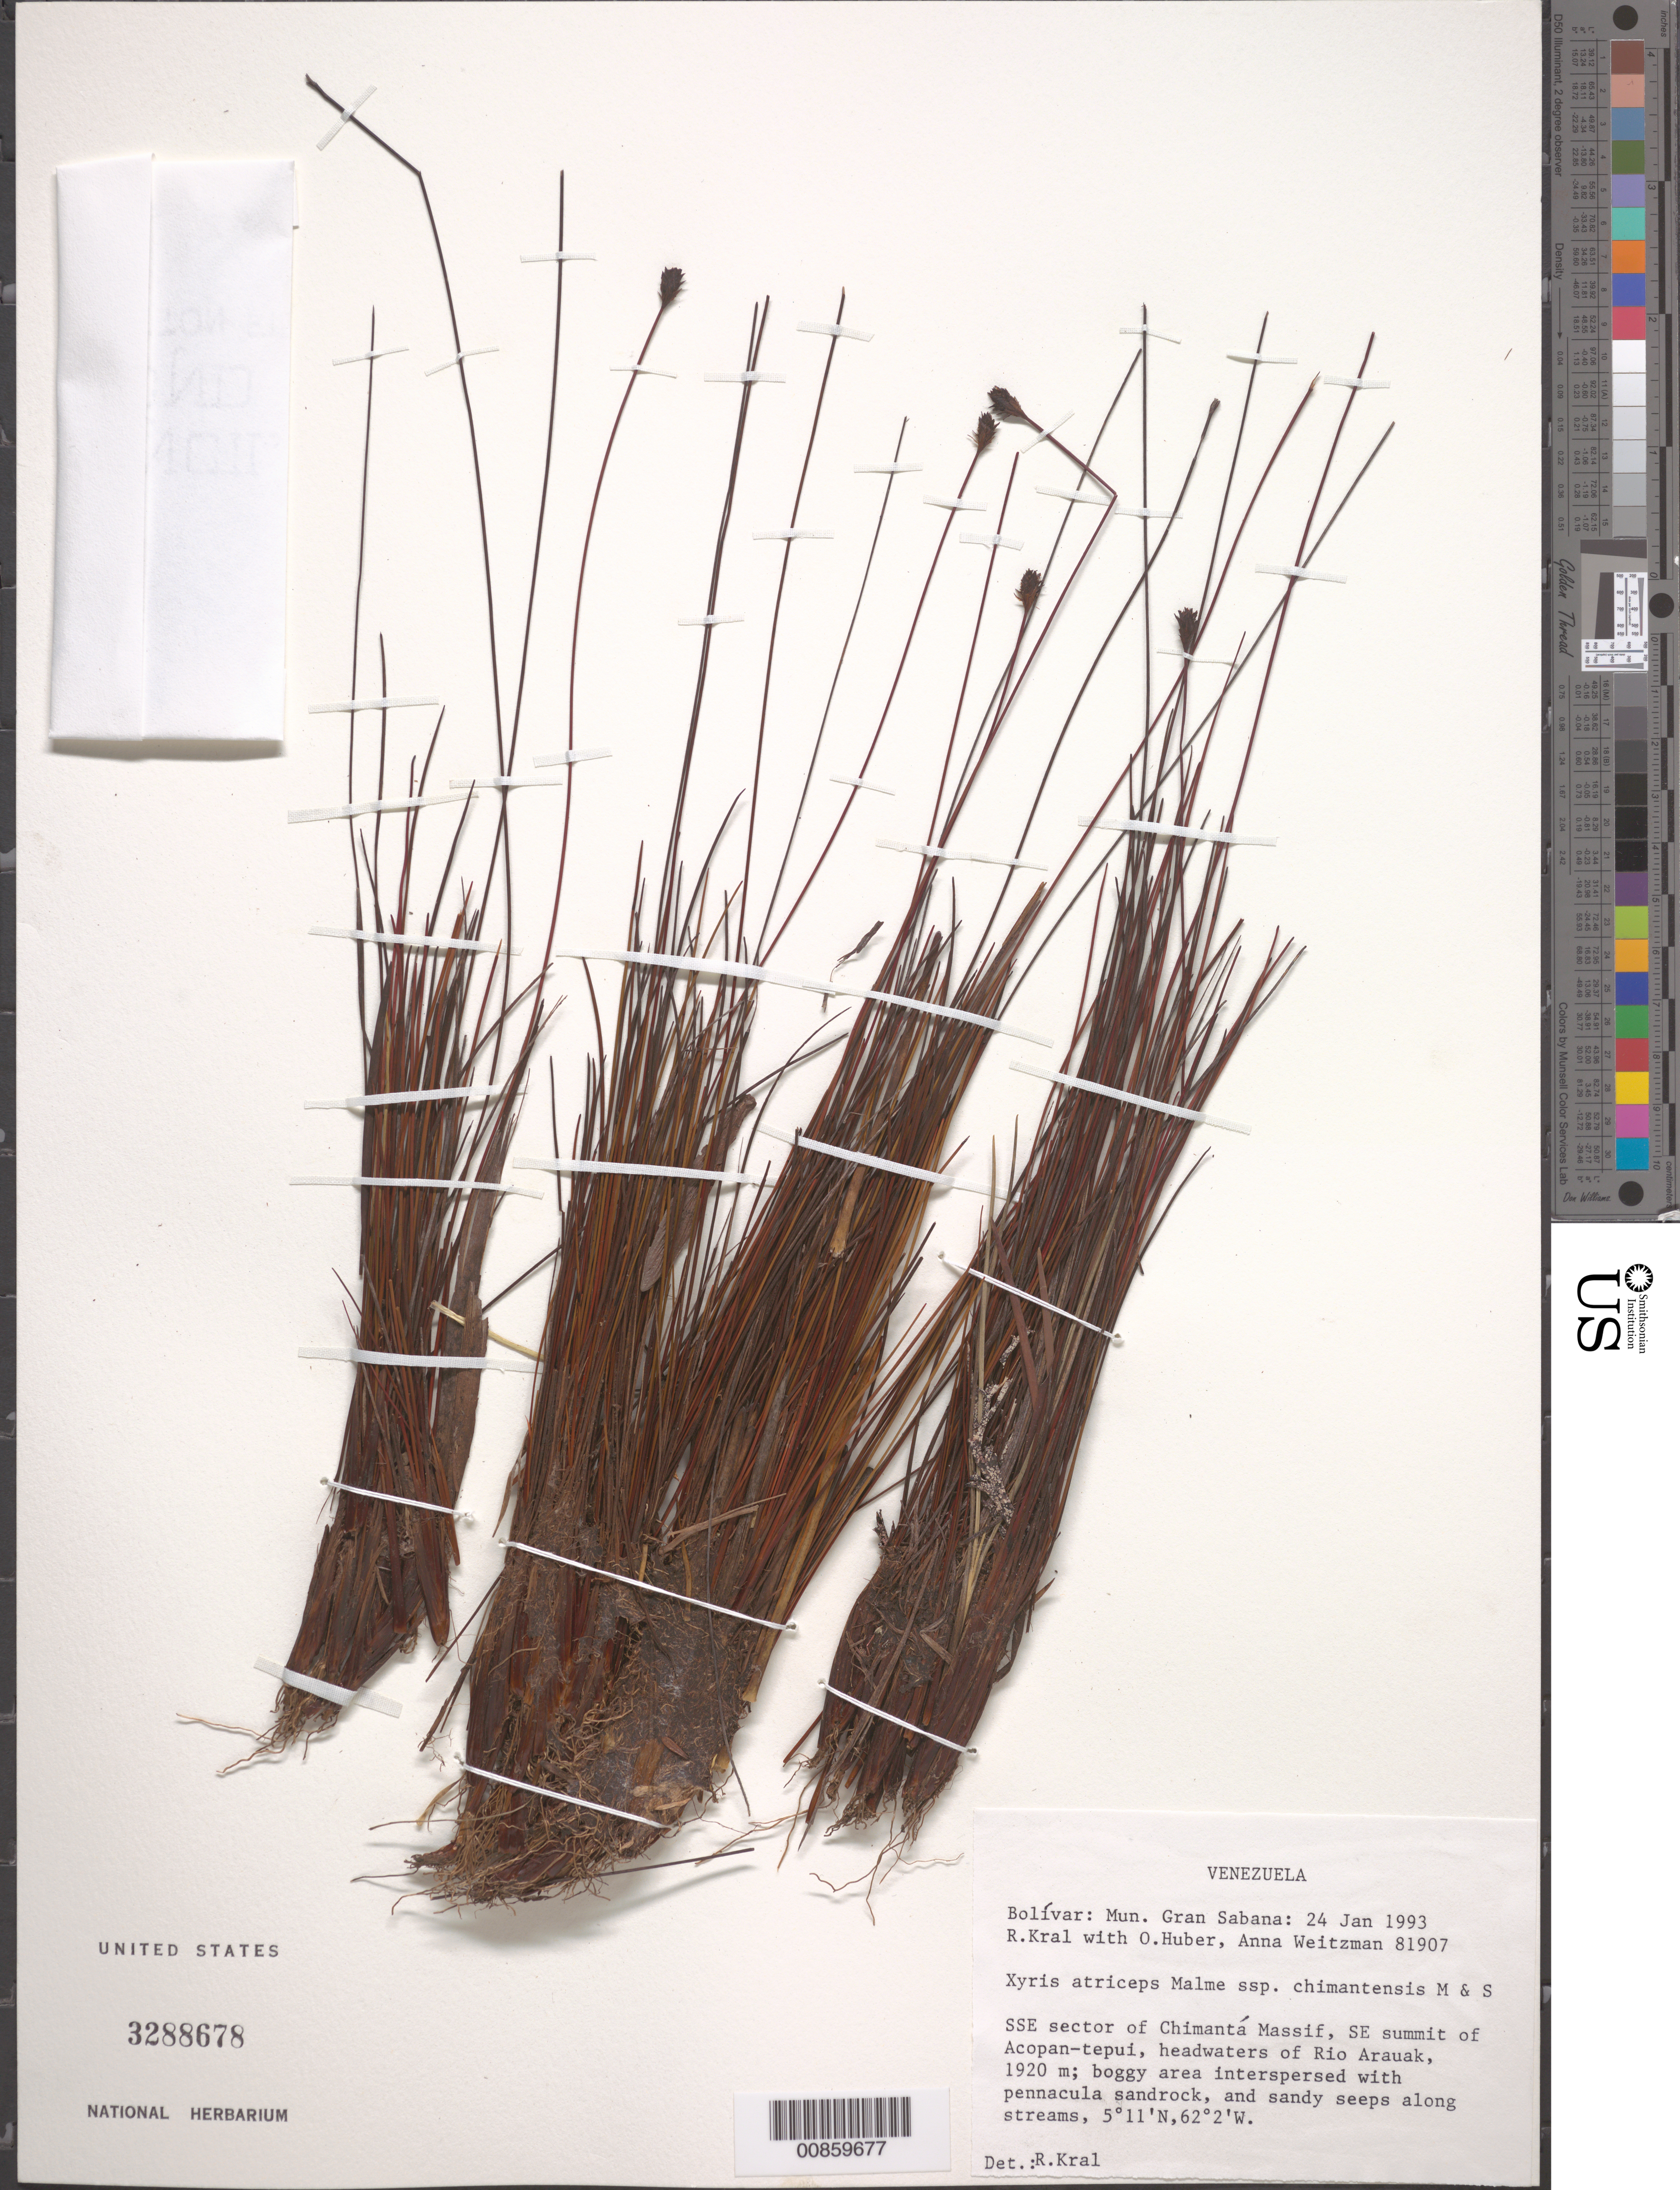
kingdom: Plantae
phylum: Tracheophyta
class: Liliopsida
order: Poales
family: Xyridaceae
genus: Xyris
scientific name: Xyris atriceps subsp. chimantensis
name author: Maguire & L.B. Sm.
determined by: Kral, Robert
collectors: R. Kral, O. Huber & A. L. Weitzman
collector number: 81907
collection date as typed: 24-Jan-93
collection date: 1993-01-24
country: Venezuela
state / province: Bolívar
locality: Mun. Gran Sabana: Chimantá Massif, SSE sector. SE summit of Acopán-tepuí, headwaters of Río Arauák.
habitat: Boggy area interspersed with pennacula sandrock, and sandy seeps along streams.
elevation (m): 1920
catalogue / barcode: US 3288678